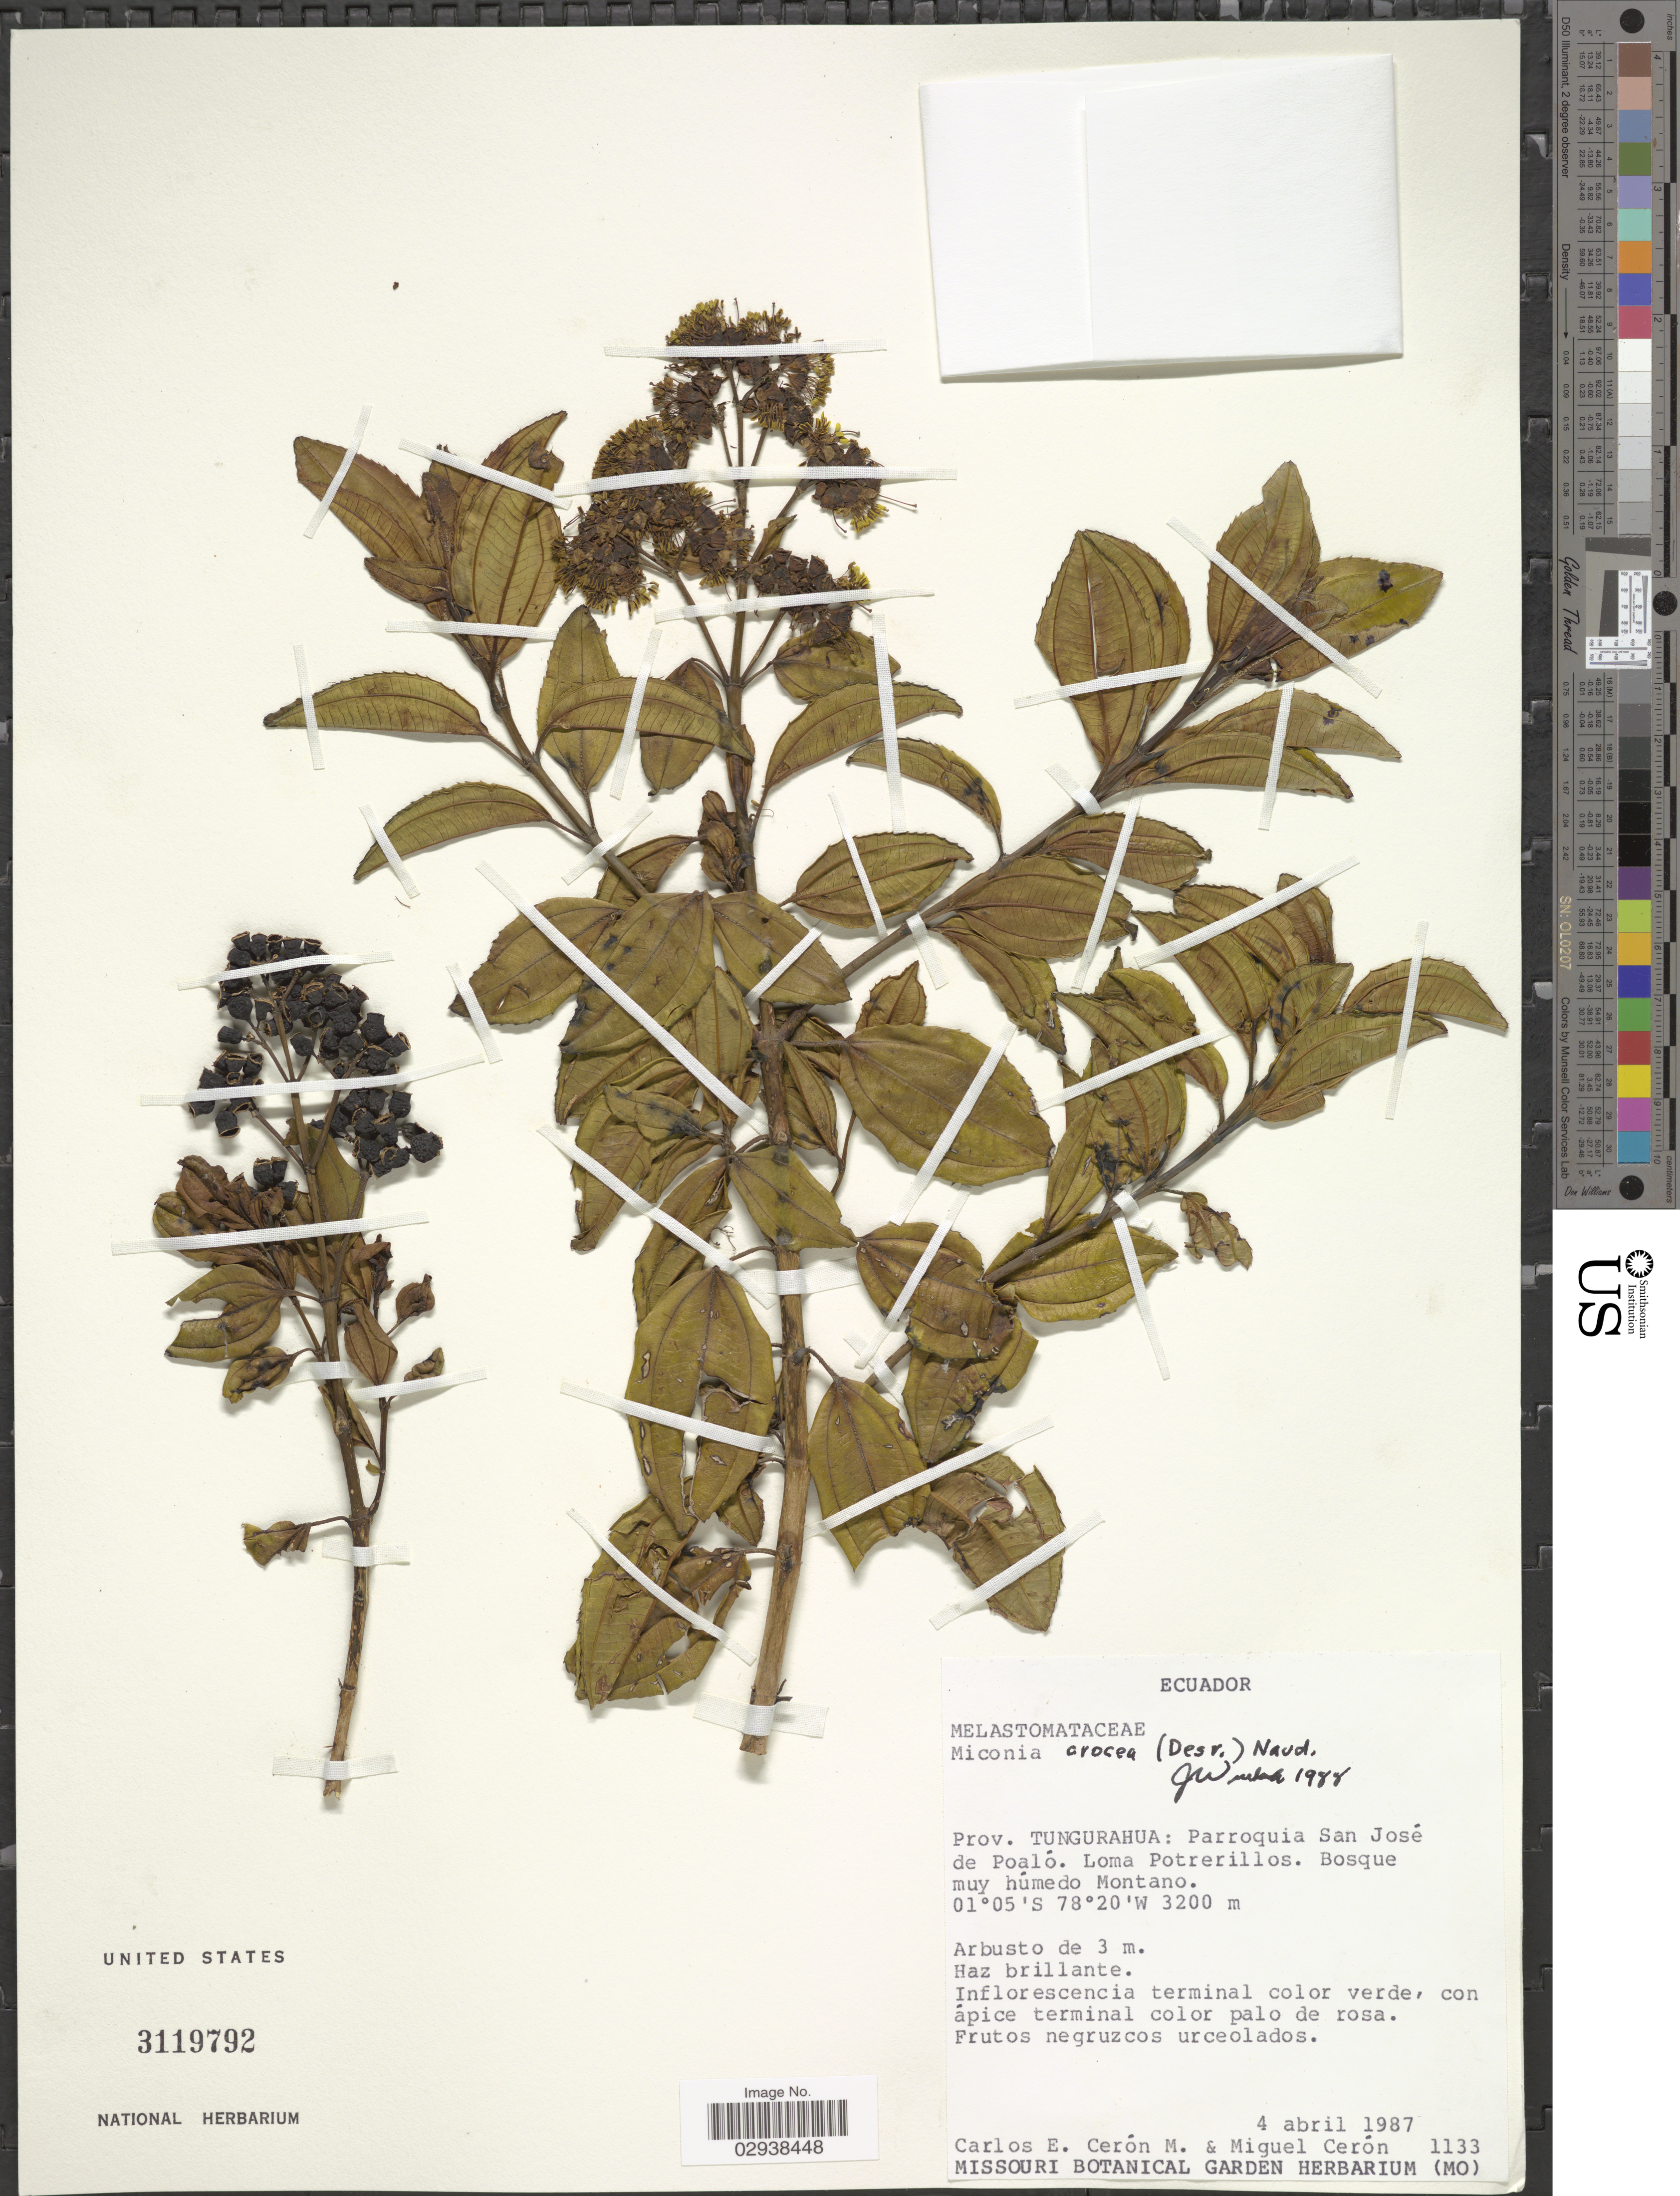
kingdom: Plantae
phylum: Tracheophyta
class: Magnoliopsida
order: Myrtales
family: Melastomataceae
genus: Miconia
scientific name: Miconia crocea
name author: (Desr.) Naudin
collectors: C. E. Cerón M. & M. Ceron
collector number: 1133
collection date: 1987-04-04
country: Ecuador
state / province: Tungurahua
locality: Parroquia San José de Poalo, Loma Potrerillos.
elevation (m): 3200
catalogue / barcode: US 3119792